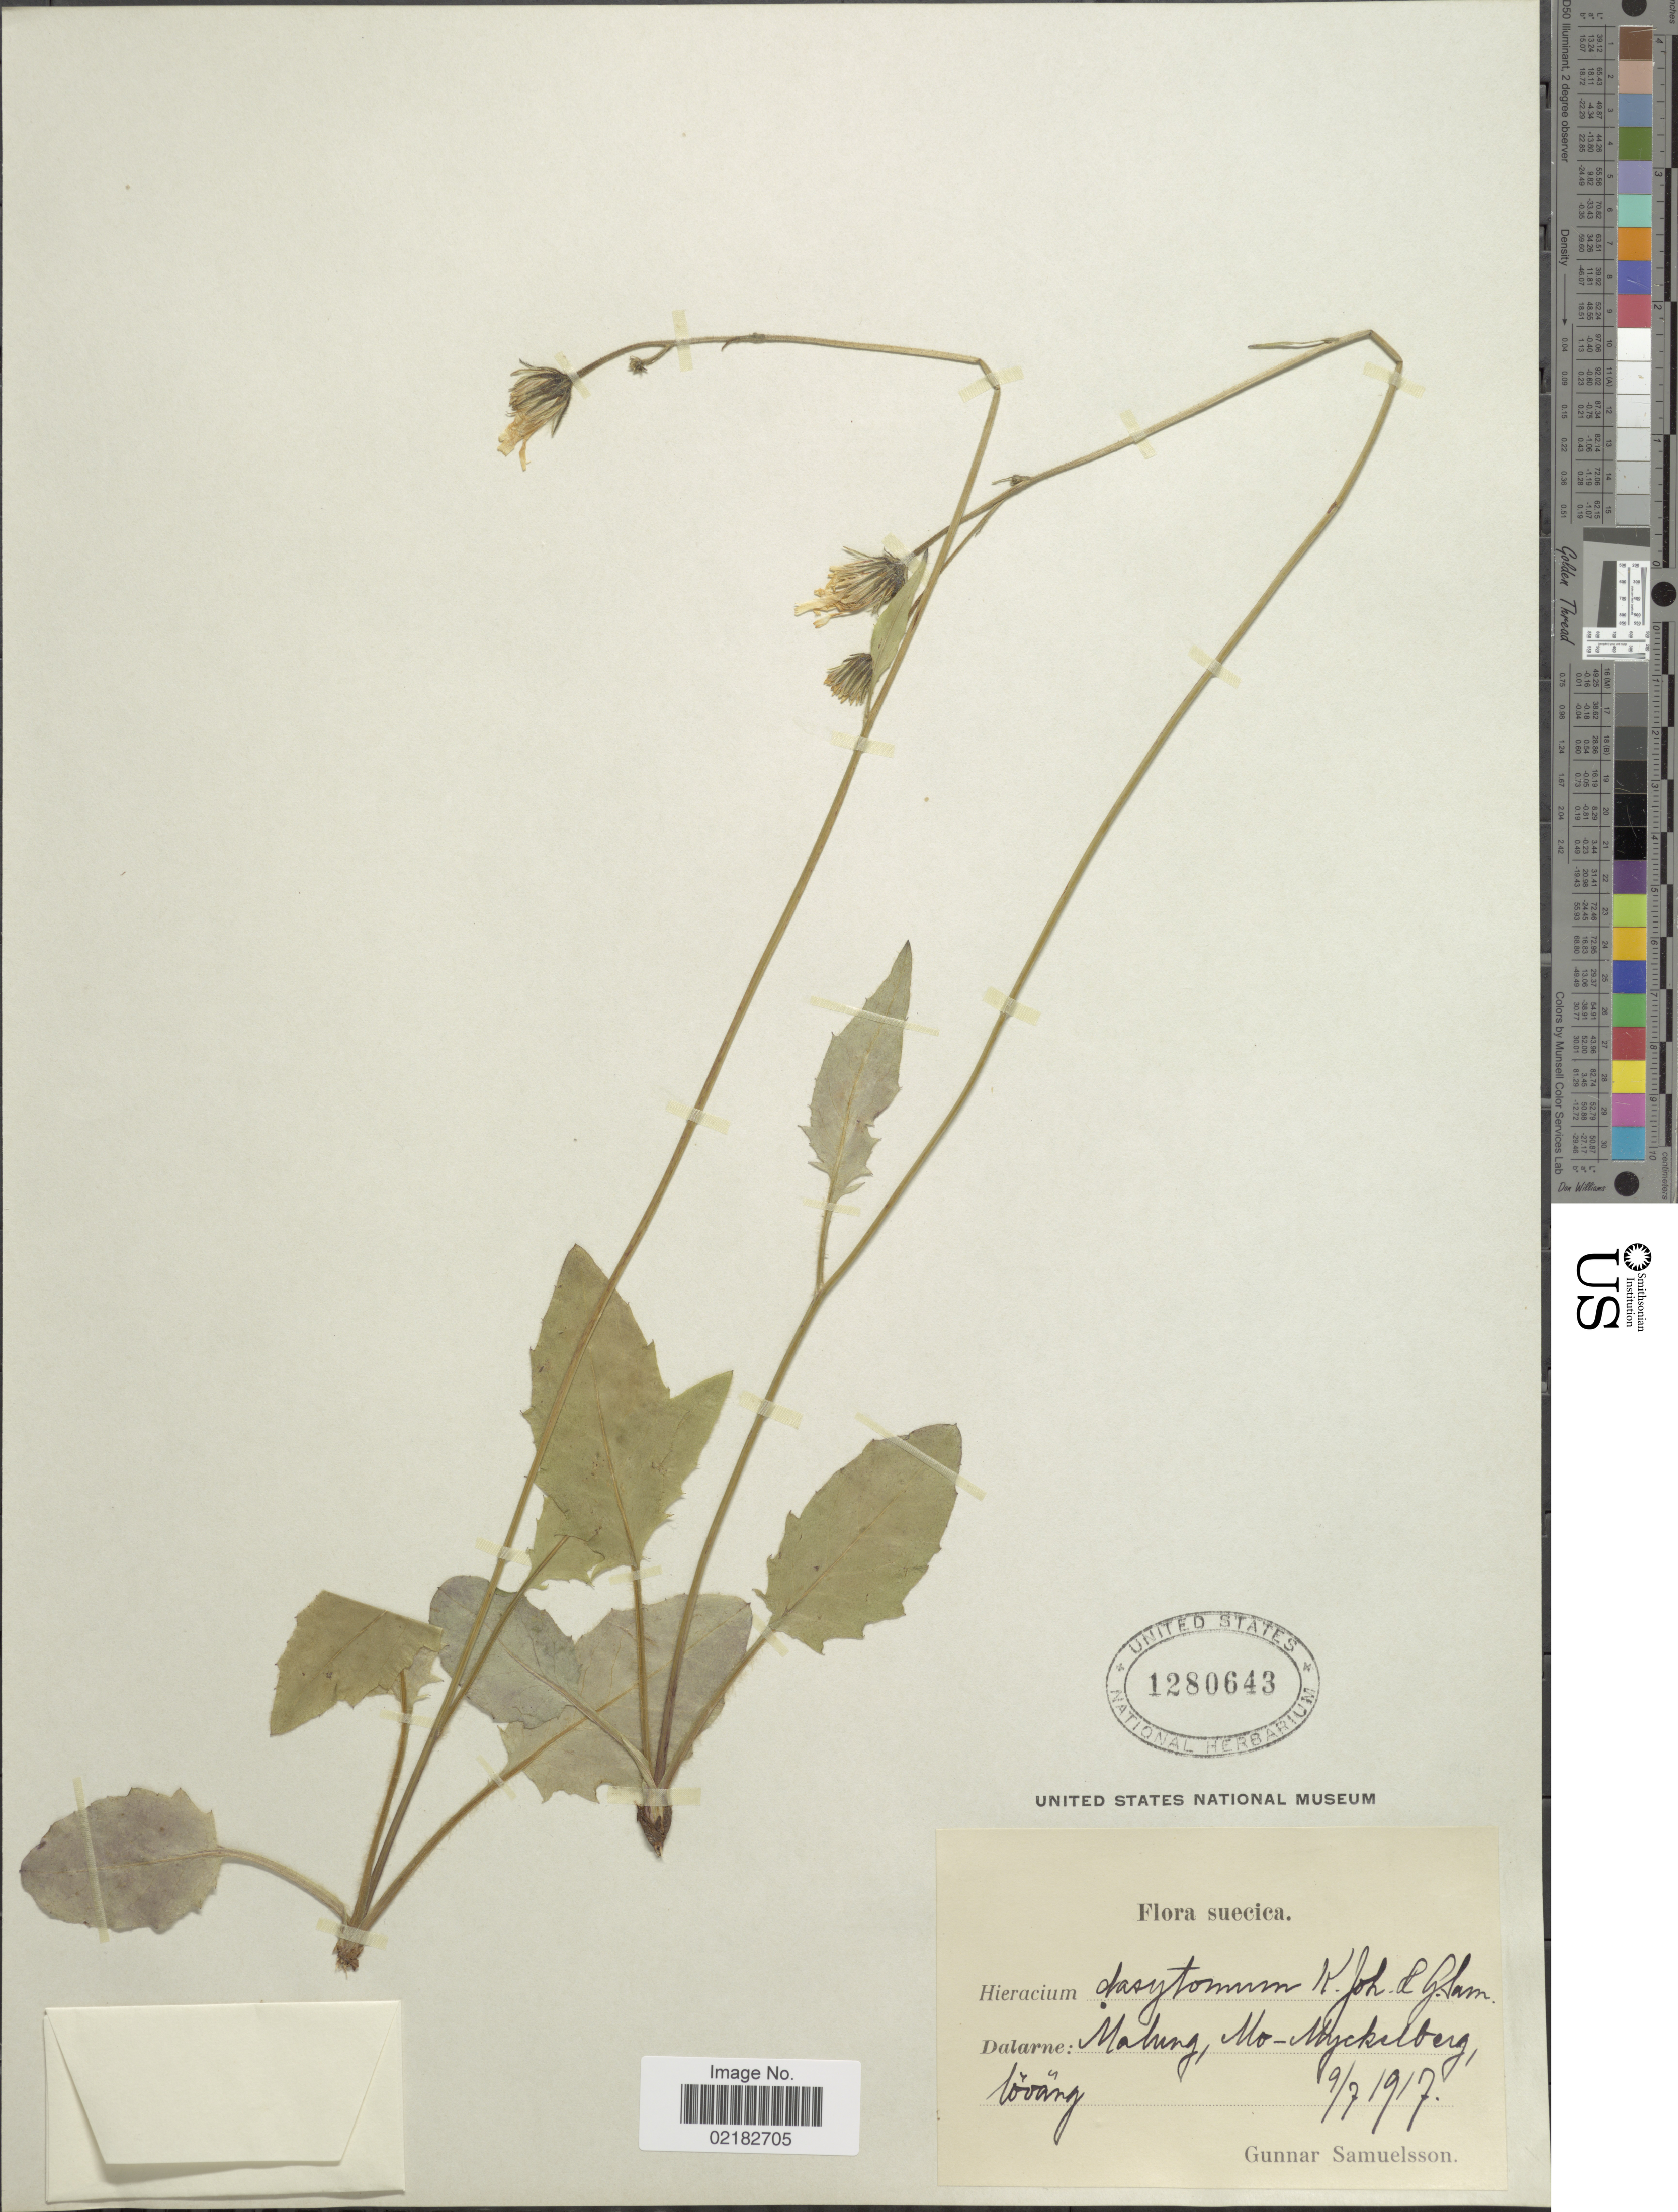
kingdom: Plantae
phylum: Tracheophyta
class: Magnoliopsida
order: Asterales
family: Asteraceae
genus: Hieracium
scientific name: Hieracium dasytomum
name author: Johanss. & Sam.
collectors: G. Samuelsson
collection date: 1917-07-09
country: Sweden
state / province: Dalarna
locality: Suecica, Dalarne: Mahing, Mo-Myckelberg, Lovang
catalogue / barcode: US 1280643